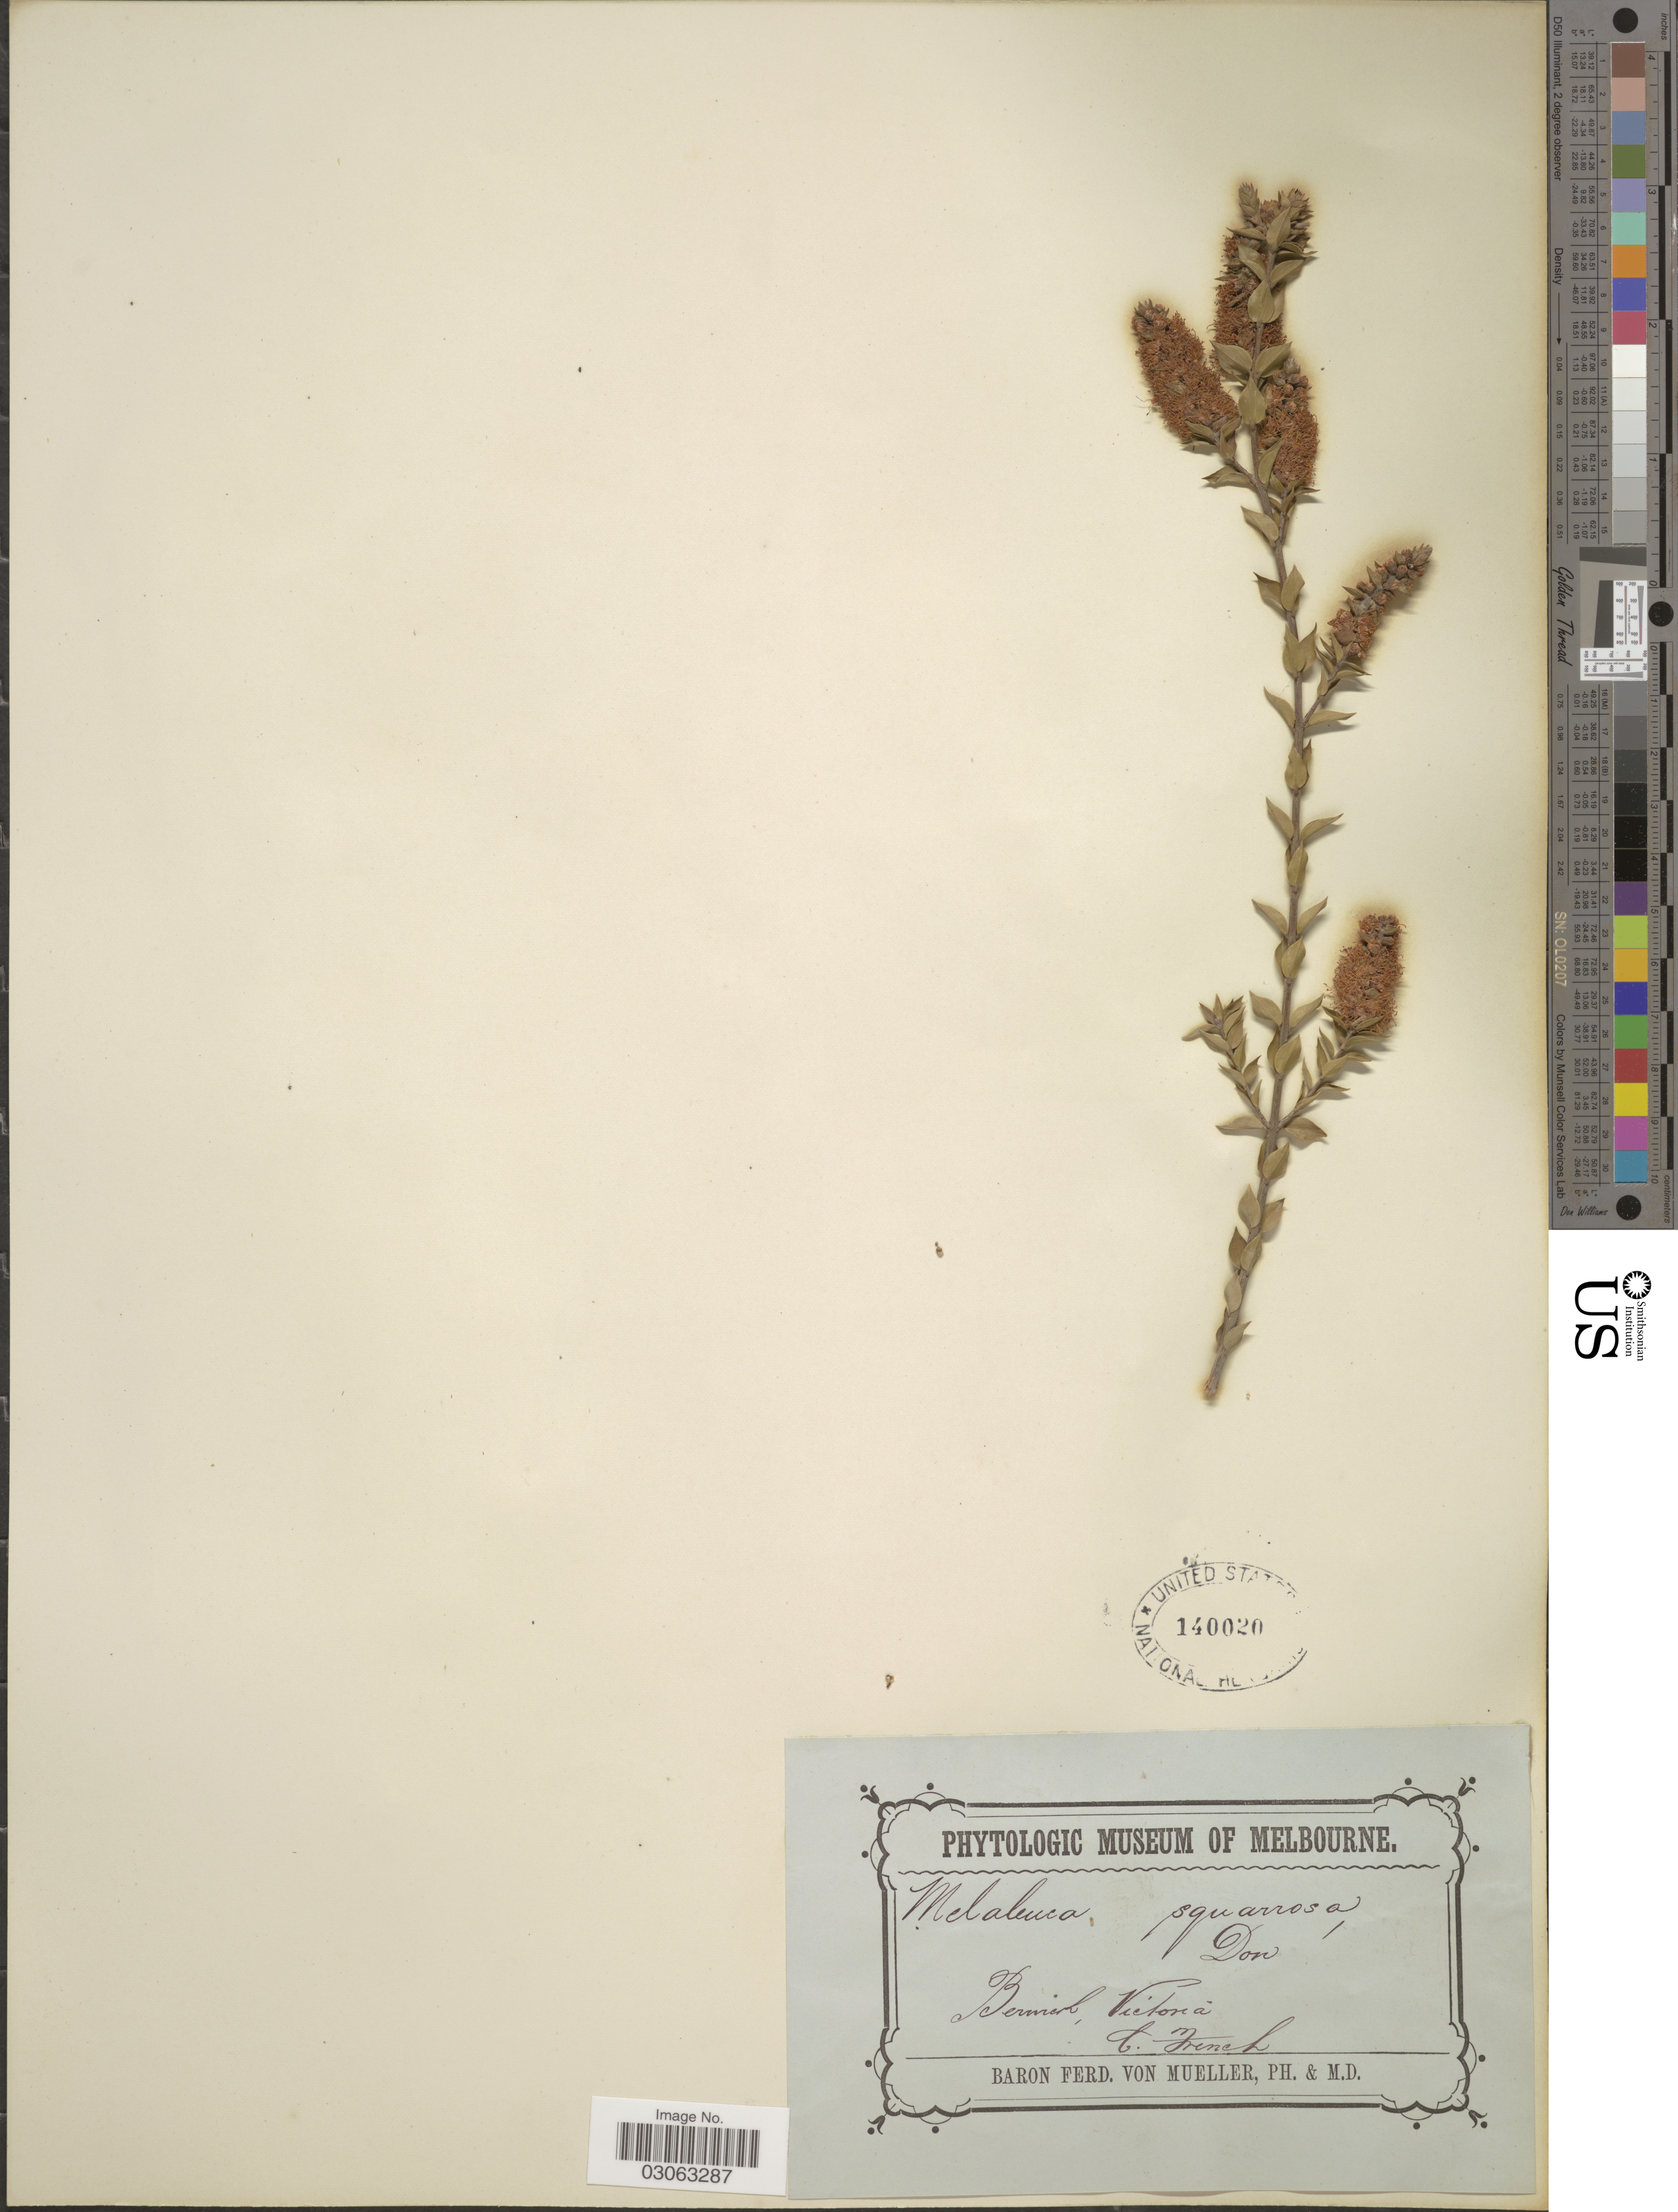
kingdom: Plantae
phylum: Tracheophyta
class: Magnoliopsida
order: Myrtales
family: Myrtaceae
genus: Melaleuca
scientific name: Melaleuca squarrosa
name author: Sm.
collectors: C. French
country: Australia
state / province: Victoria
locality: Berwick, Victoria.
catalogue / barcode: US 140020